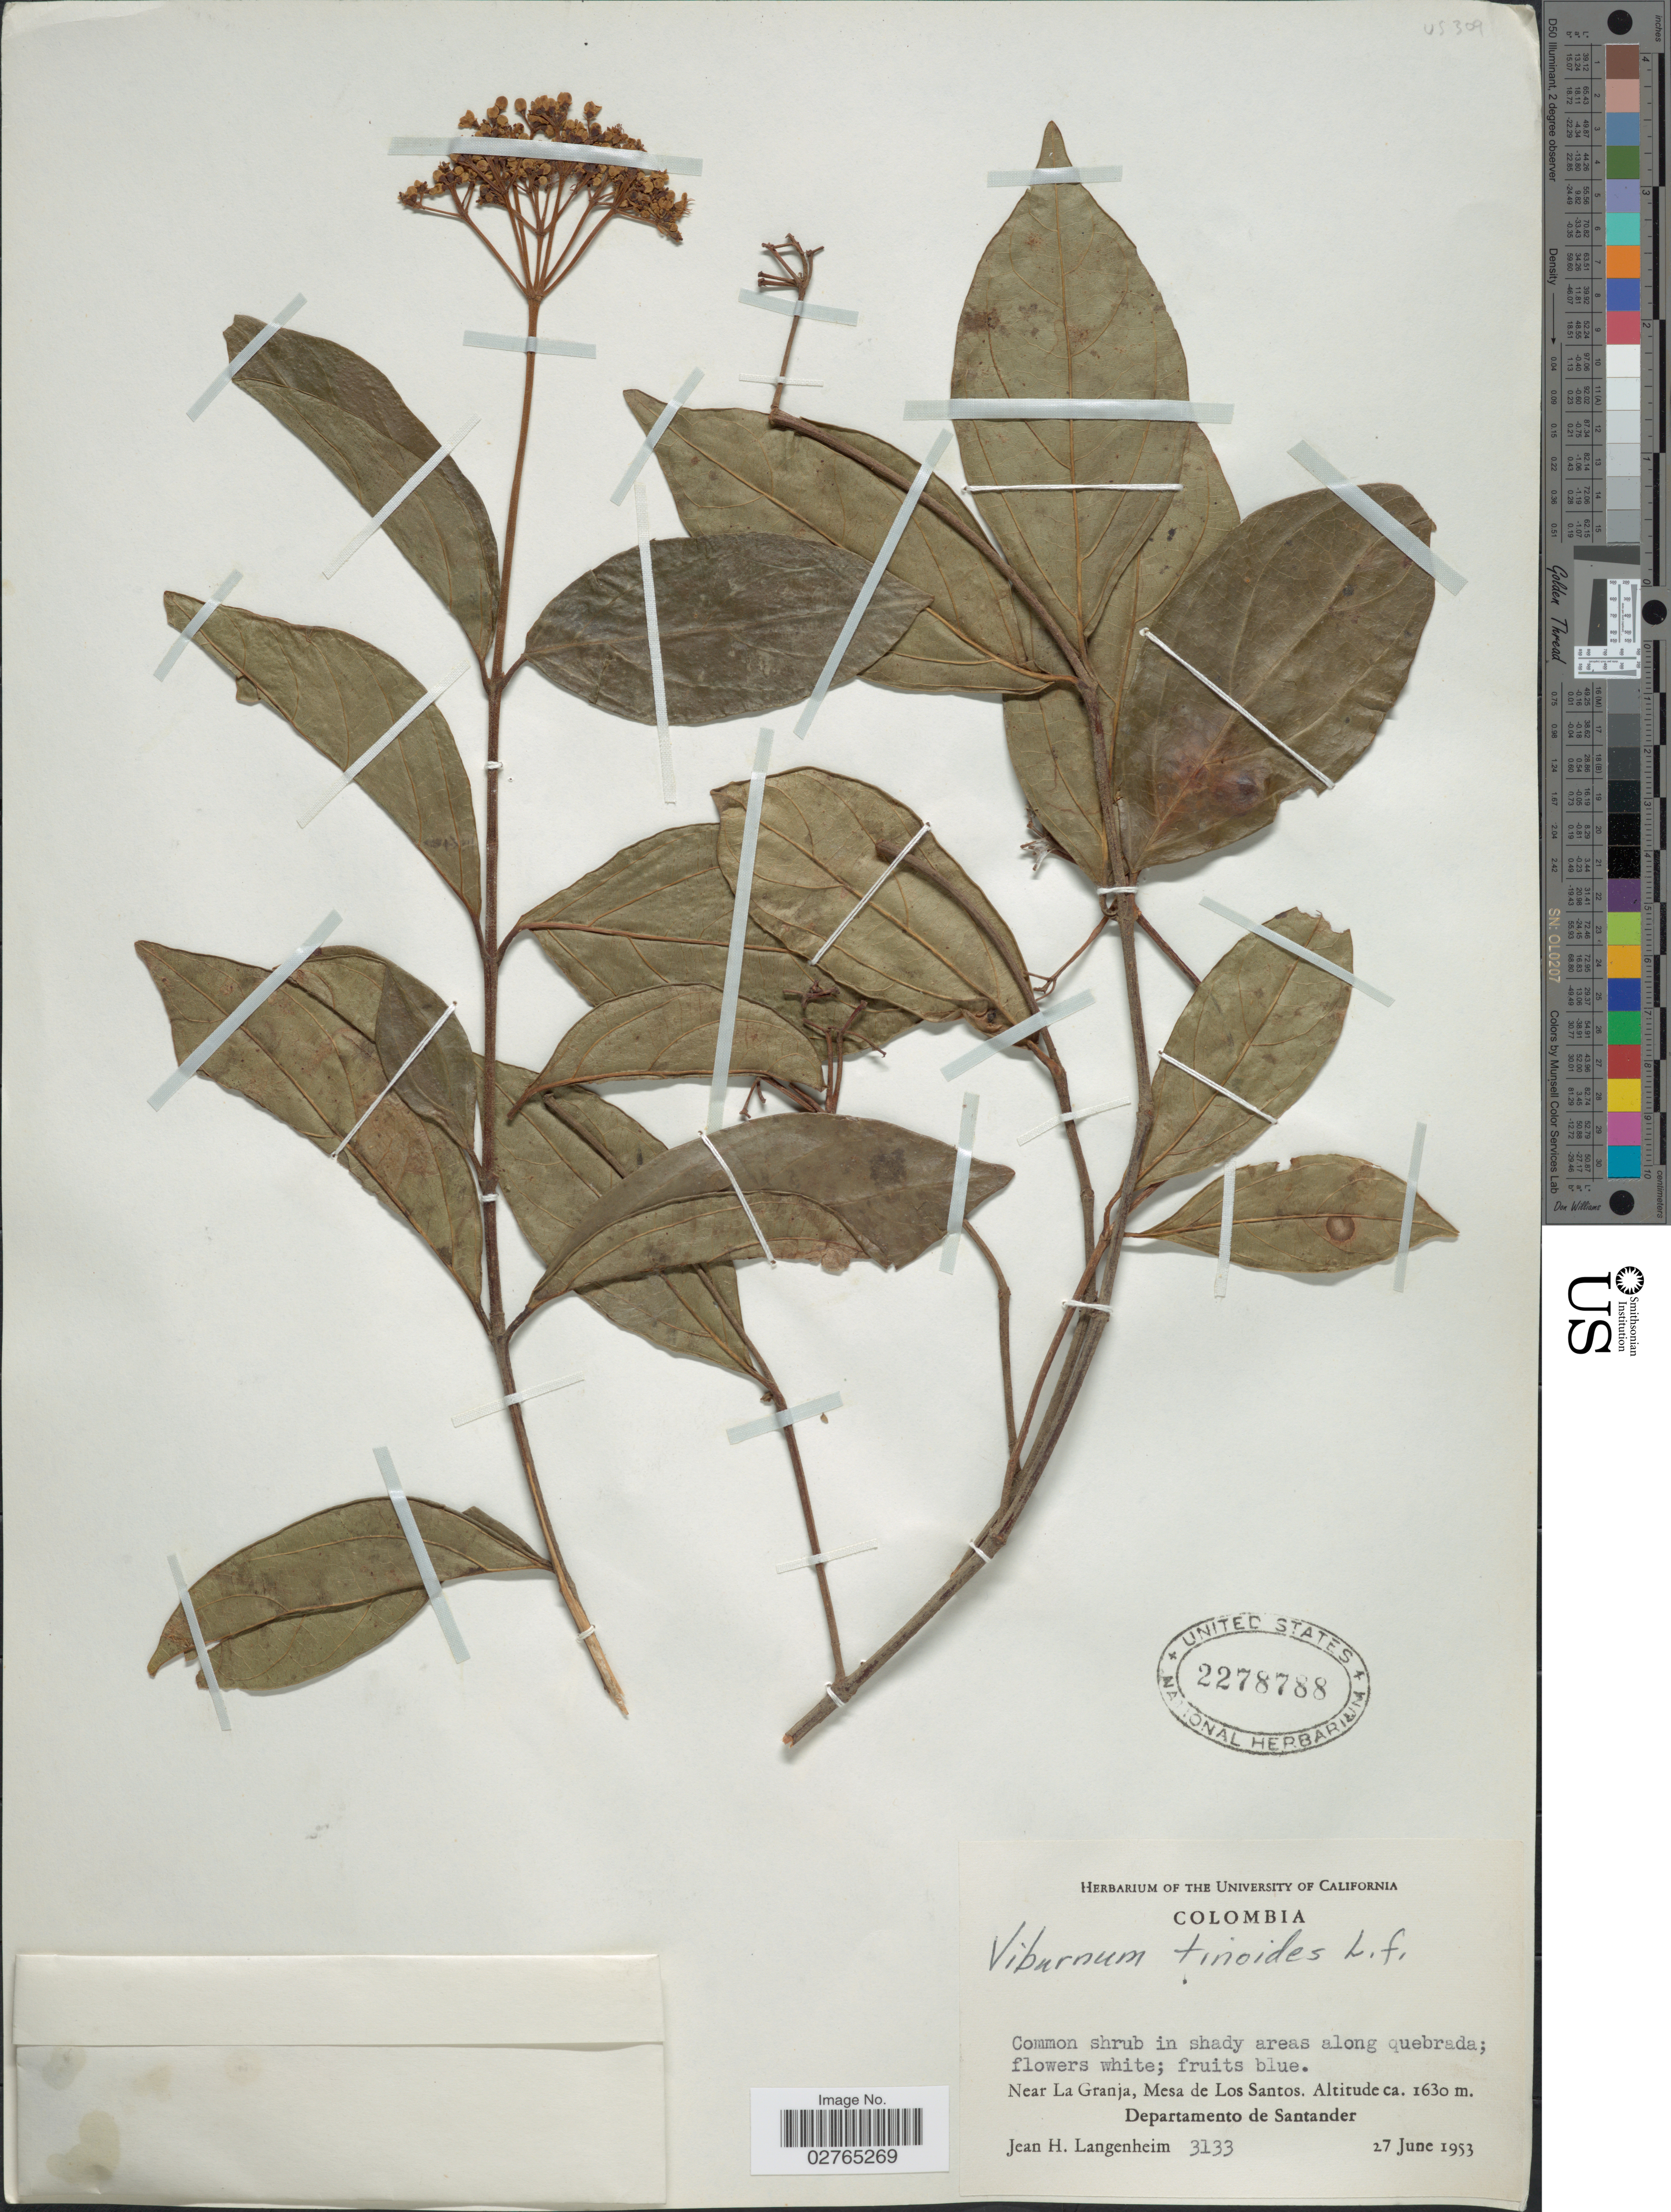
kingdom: Plantae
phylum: Tracheophyta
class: Magnoliopsida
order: Dipsacales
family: Viburnaceae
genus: Viburnum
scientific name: Viburnum tinoides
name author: L. f.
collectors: J. H. Langenheim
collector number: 3133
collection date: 1953-06-27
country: Colombia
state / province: Santander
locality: Near La Granja, Mesa de Los Santos. Departamento de Santander.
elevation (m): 1630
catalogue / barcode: US 2278788